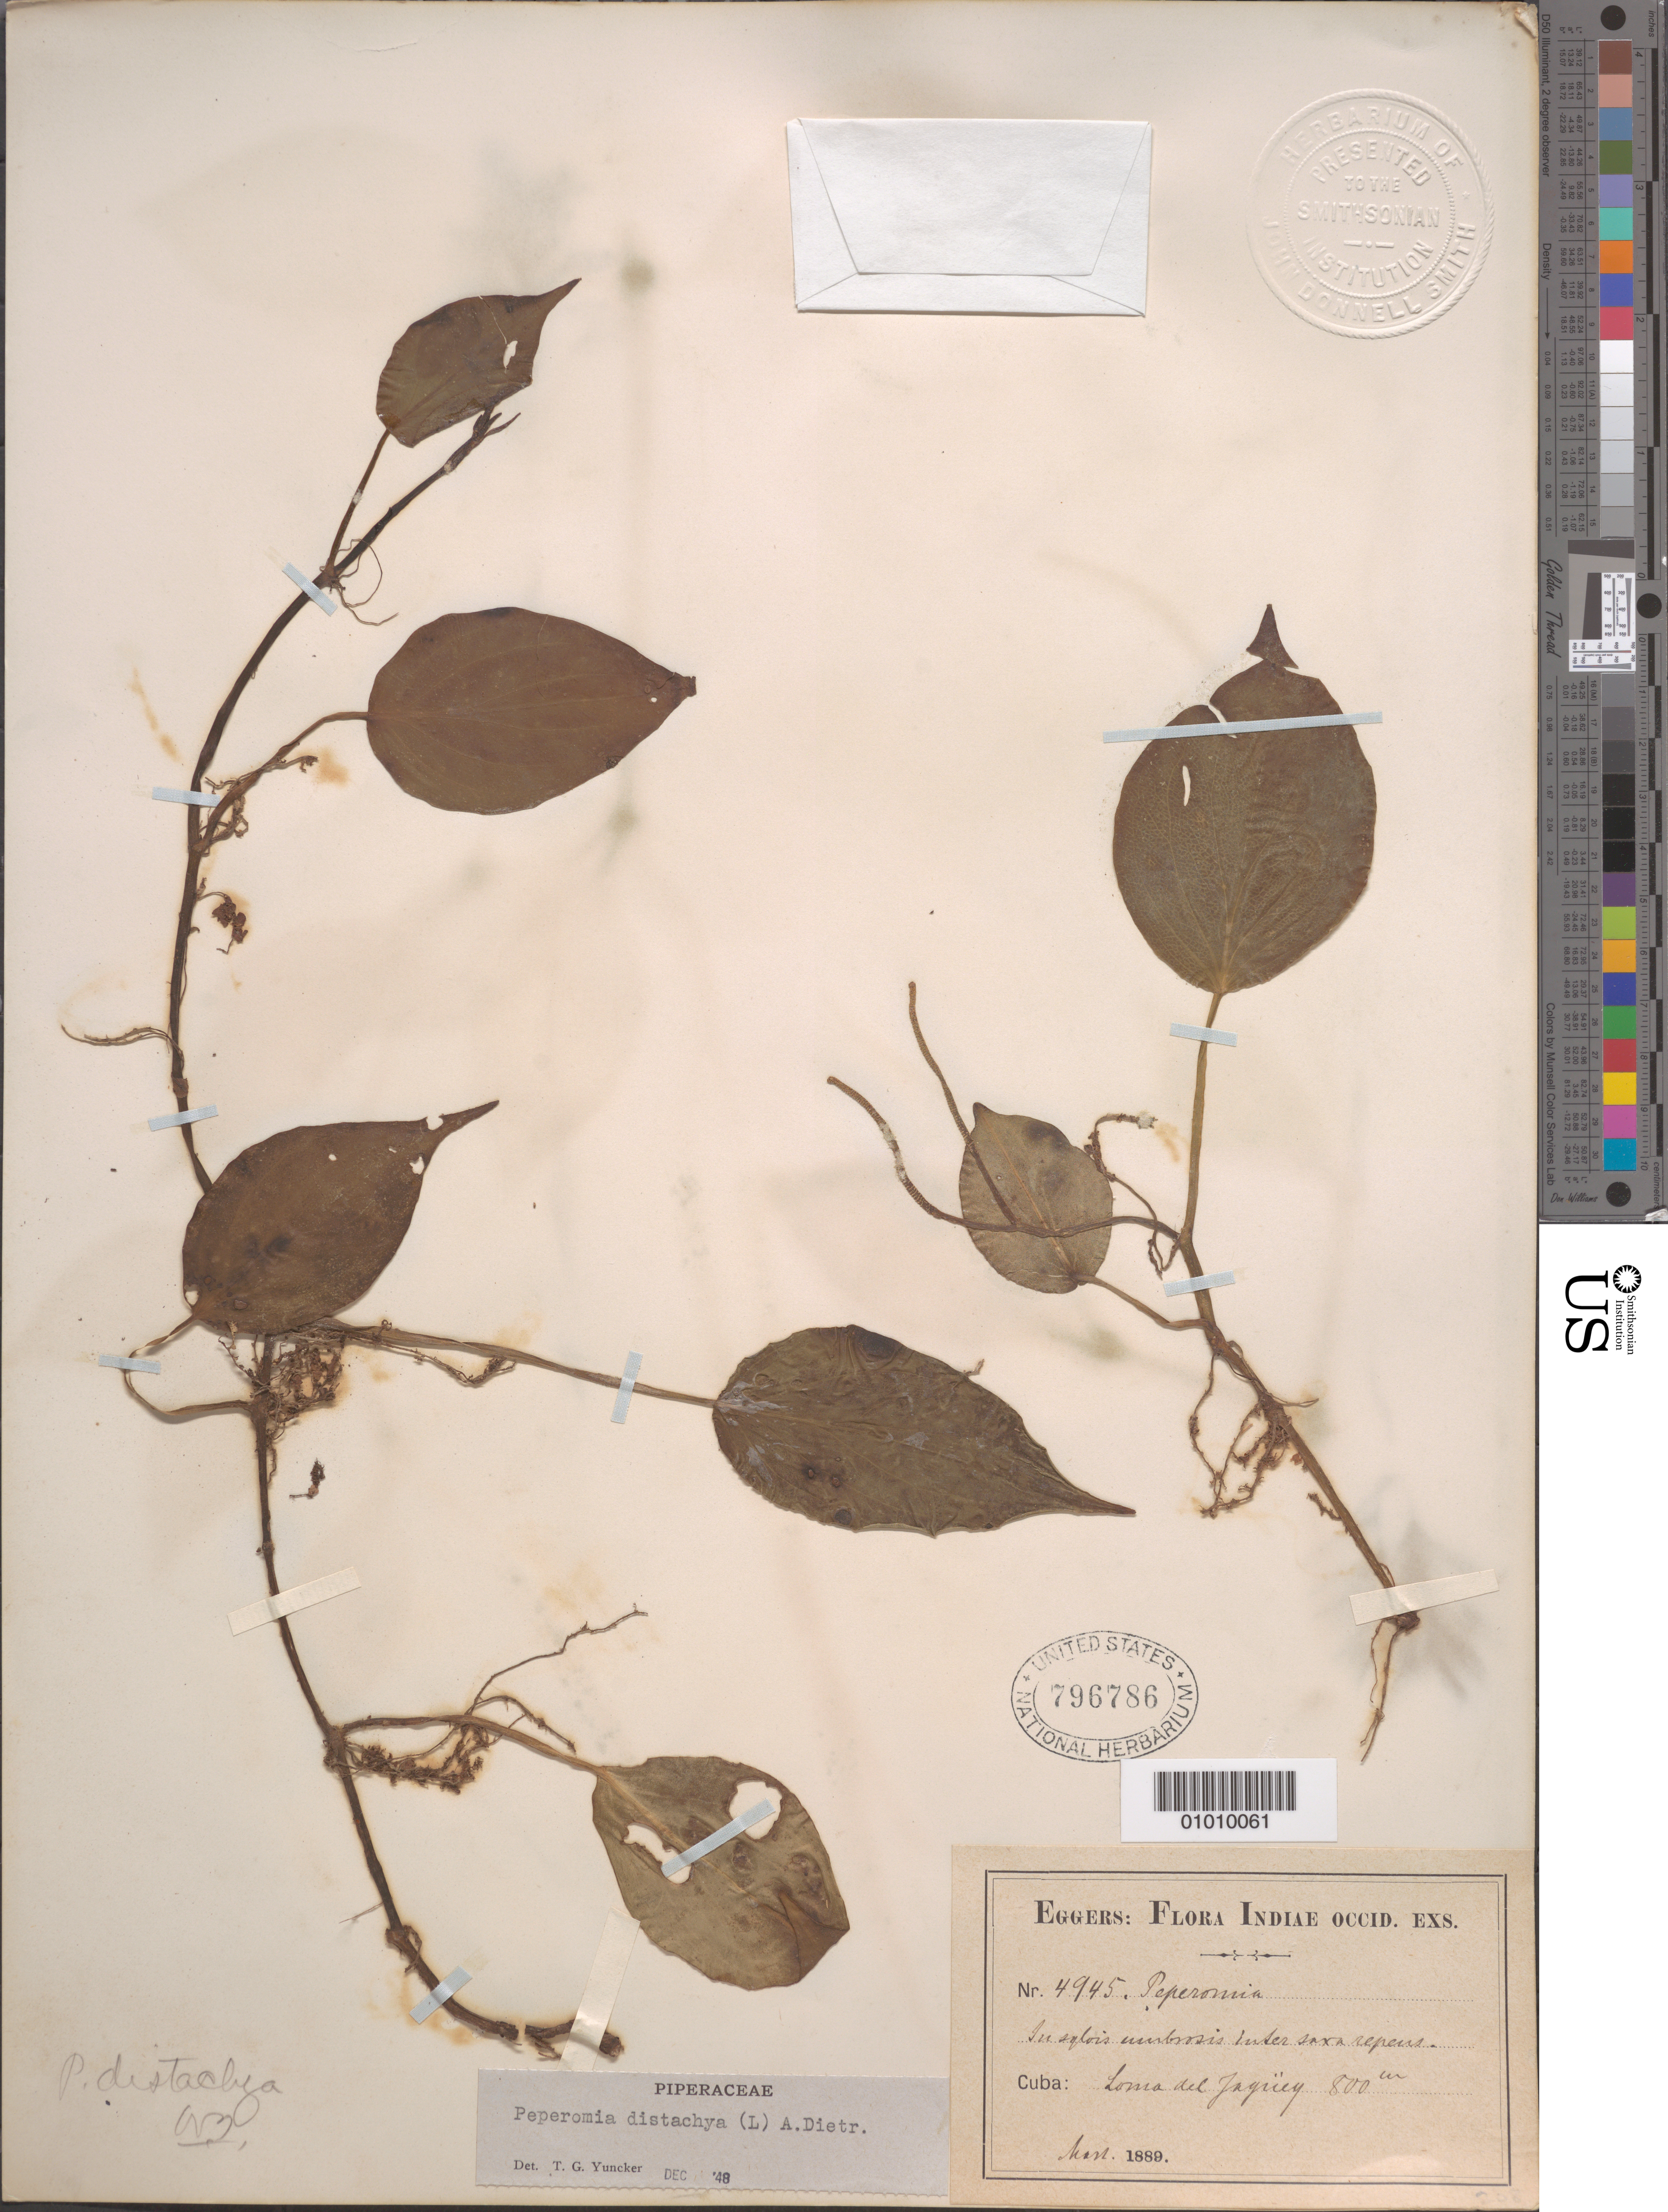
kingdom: Plantae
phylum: Tracheophyta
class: Magnoliopsida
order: Piperales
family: Piperaceae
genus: Peperomia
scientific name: Peperomia distachya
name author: (L.) A. Dietr.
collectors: H. F. A. von Eggers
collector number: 4945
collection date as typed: Mar 1889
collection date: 1889-03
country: Cuba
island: Cuba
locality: Loma del Jaquey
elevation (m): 800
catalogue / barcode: US 796786